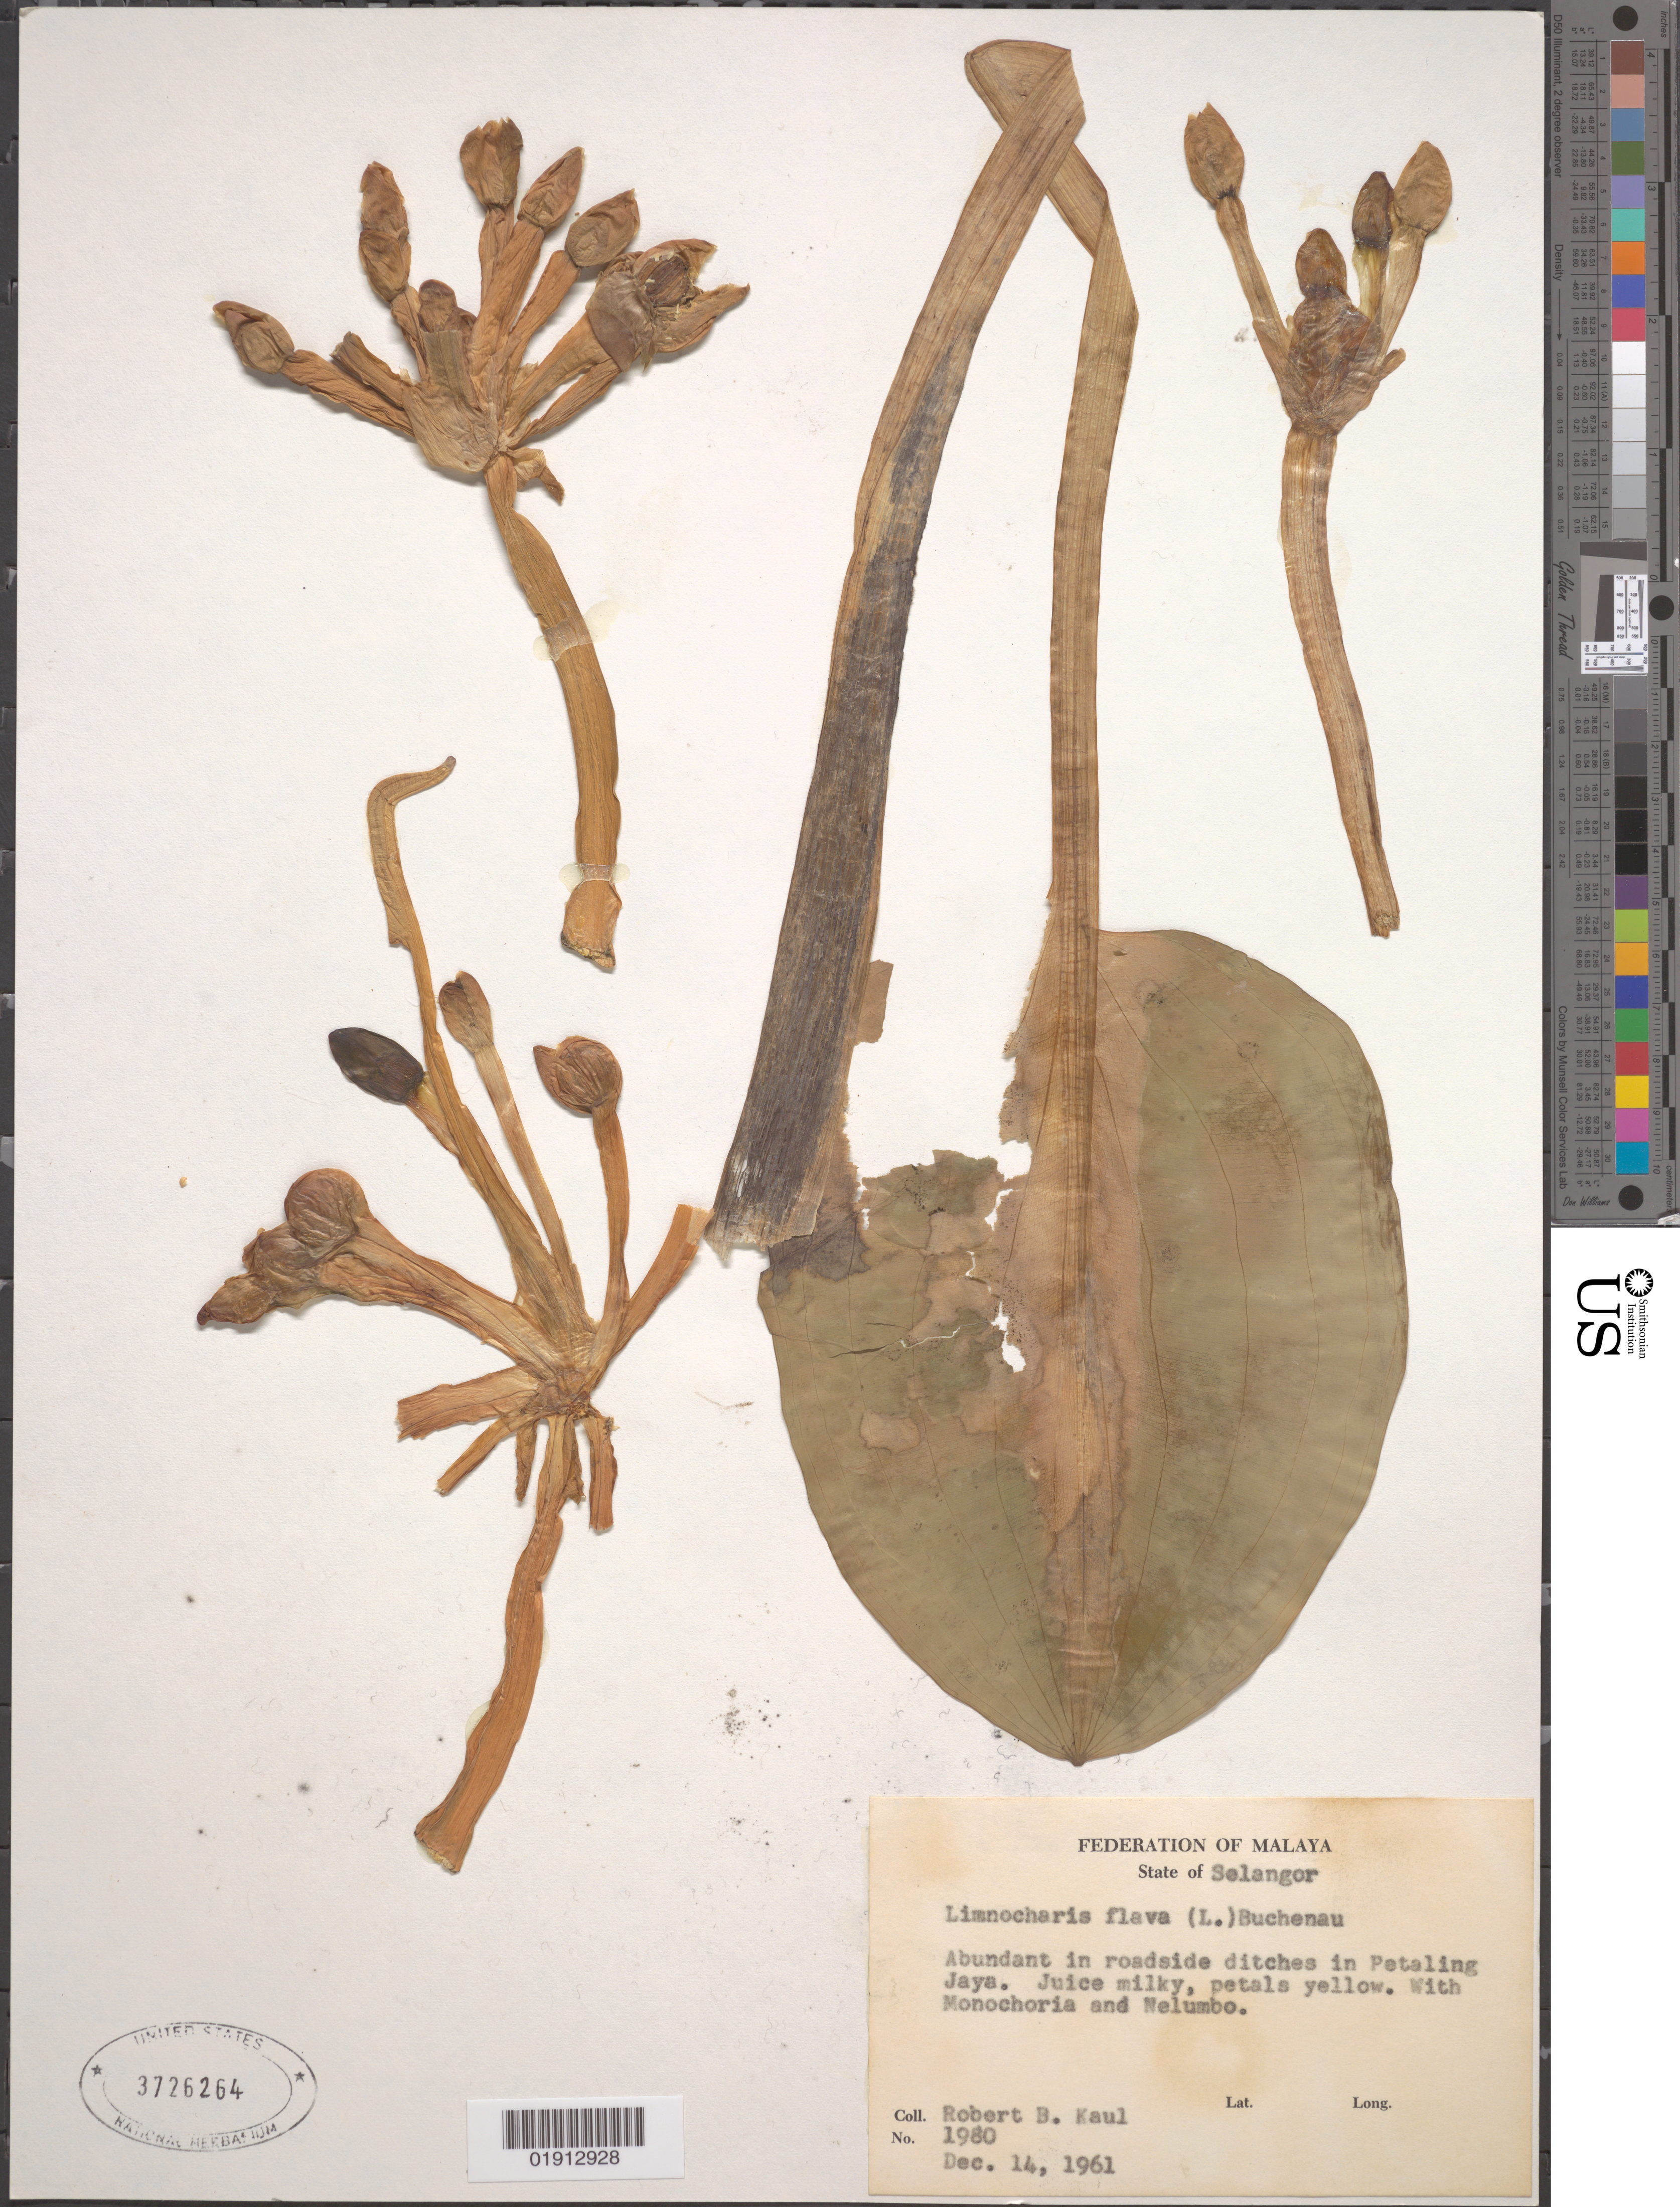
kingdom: Plantae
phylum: Tracheophyta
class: Liliopsida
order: Alismatales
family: Alismataceae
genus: Limnocharis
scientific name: Limnocharis flava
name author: (L.) Buchenau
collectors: R. Kaul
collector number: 1980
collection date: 1961-12-14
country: Malaysia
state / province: Selangor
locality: In roadside ditches in Petaling Jaya.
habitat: In roadside ditches.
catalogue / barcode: US 3726264